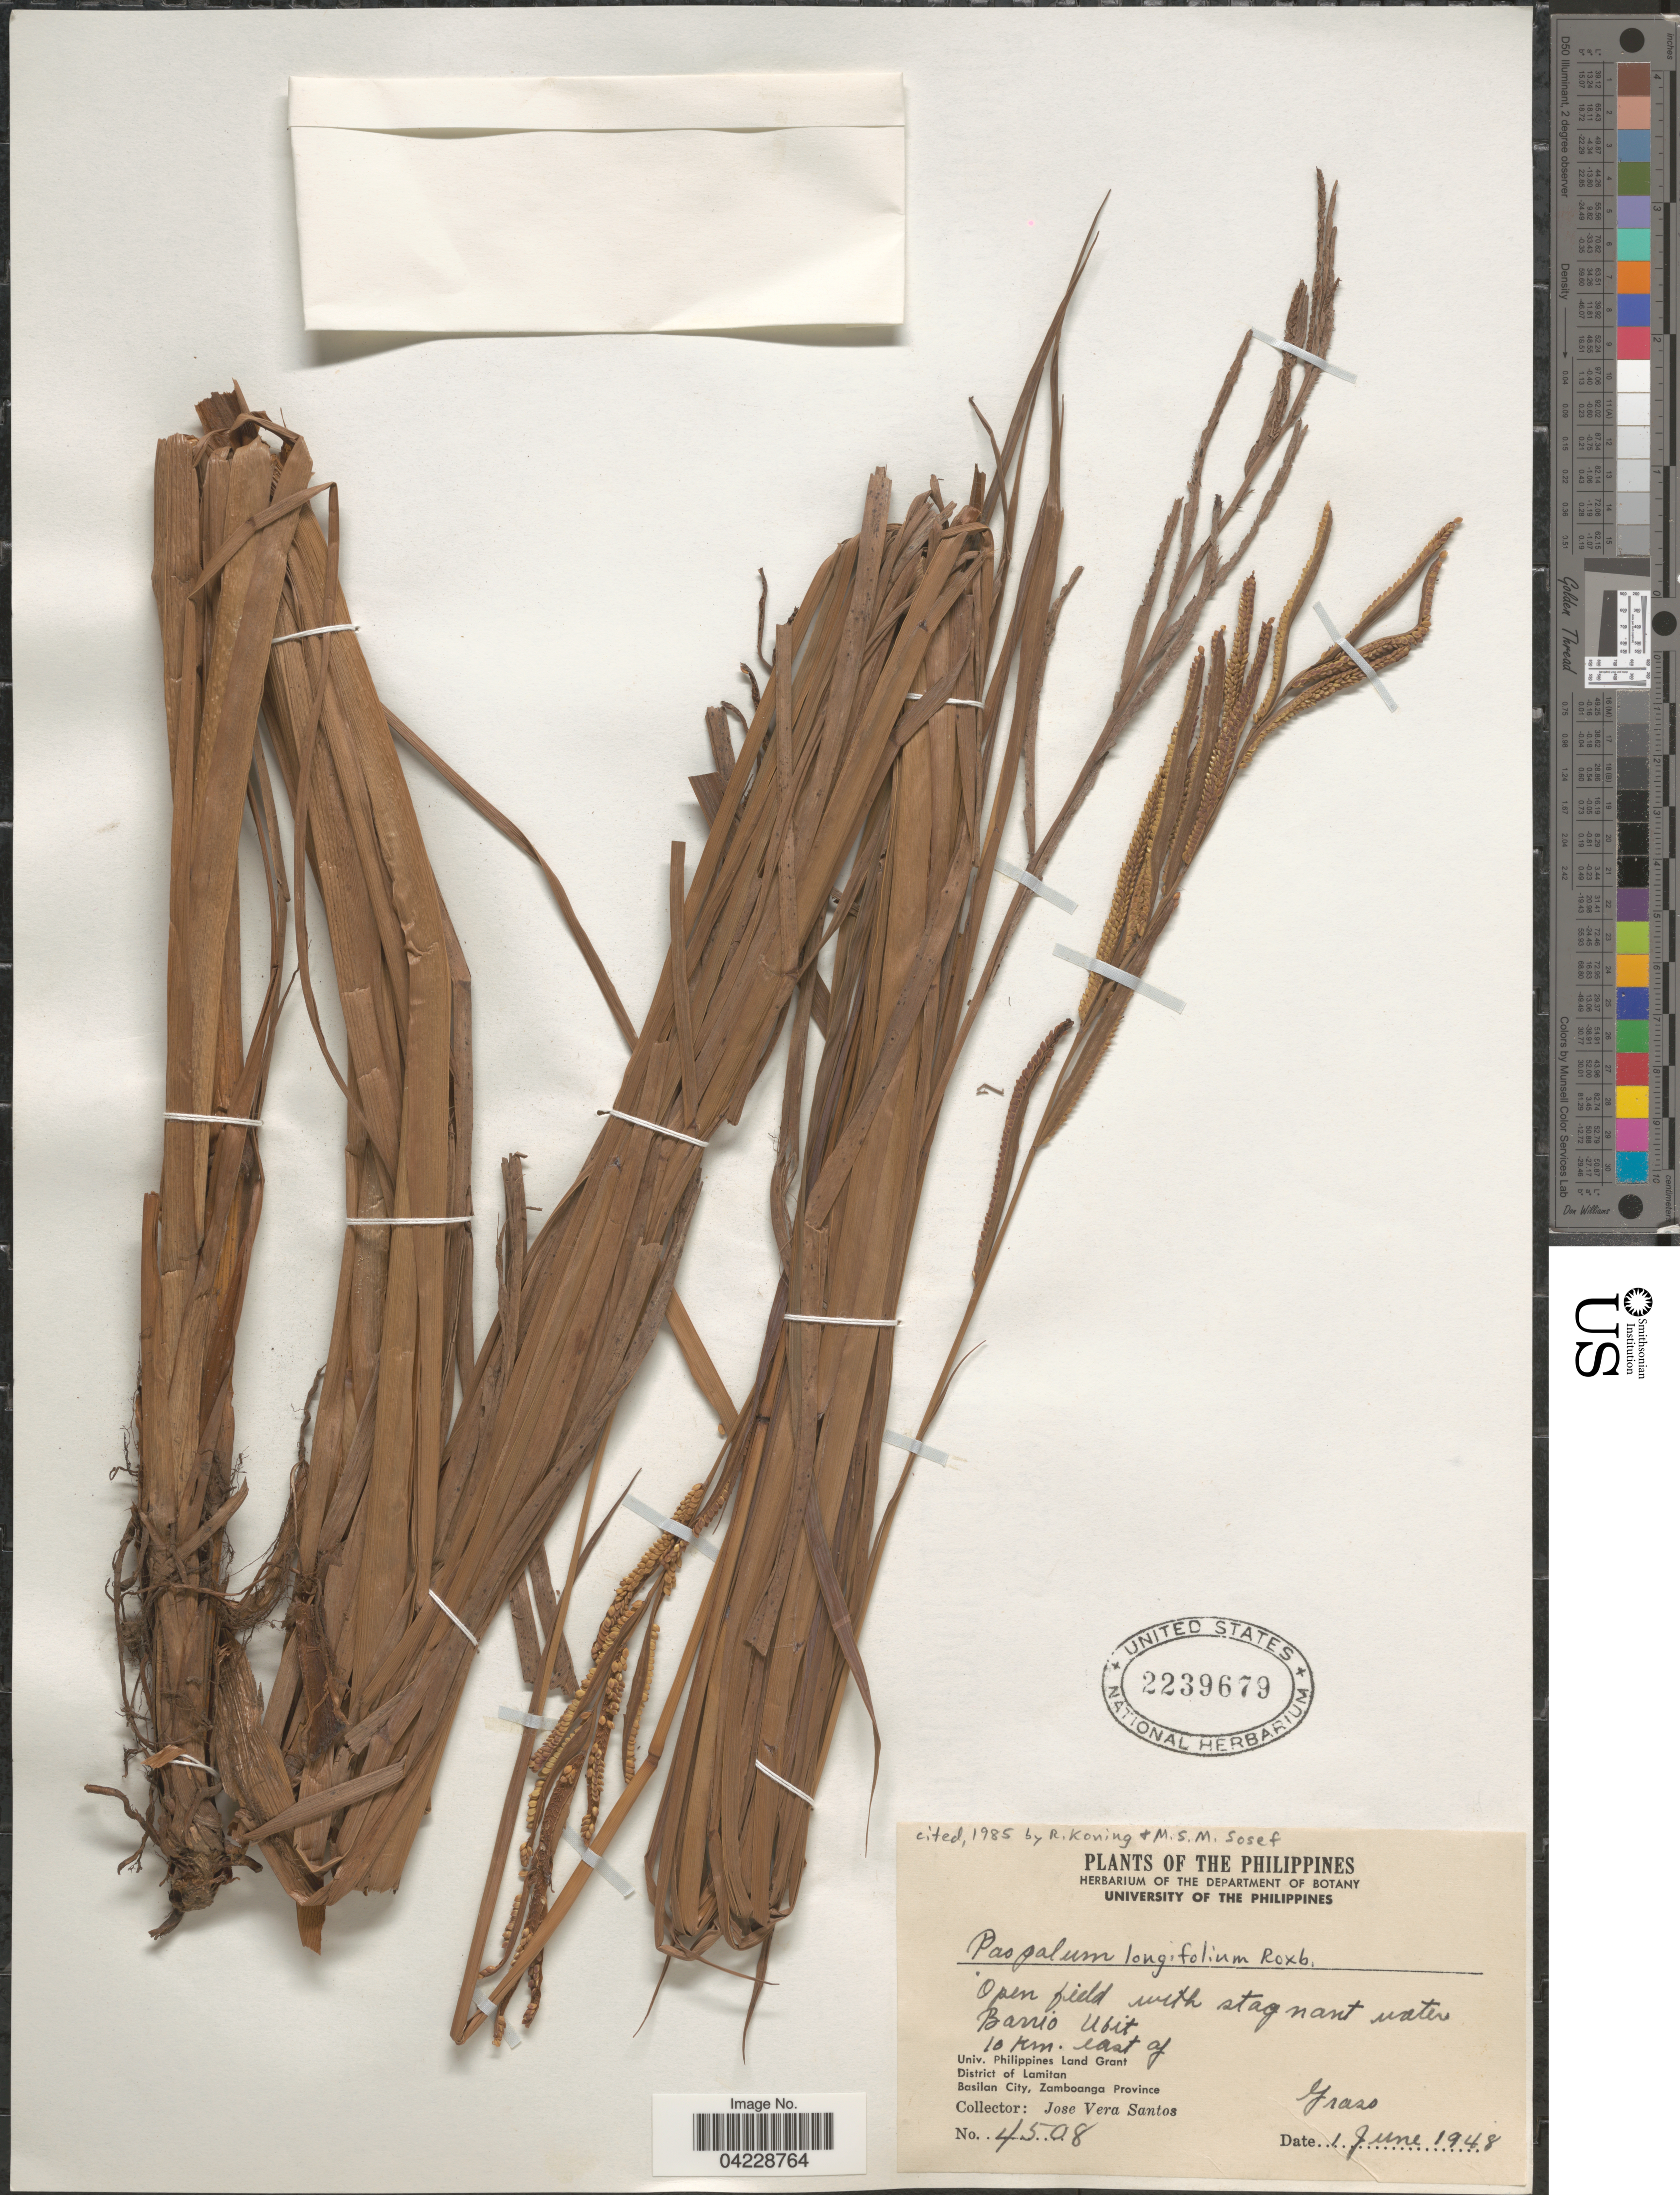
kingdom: Plantae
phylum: Tracheophyta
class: Liliopsida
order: Poales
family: Poaceae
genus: Paspalum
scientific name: Paspalum longifolium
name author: Roxb.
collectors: J. Vera Santos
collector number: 4508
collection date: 1948-06-01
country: Philippines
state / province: Muslim Mindanao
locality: Barrio Ubit. 10 Km. east of Univ. Philippines Land Grant. District of Lamitan. Basilan City, Zamboanga Province.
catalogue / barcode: US 2239679